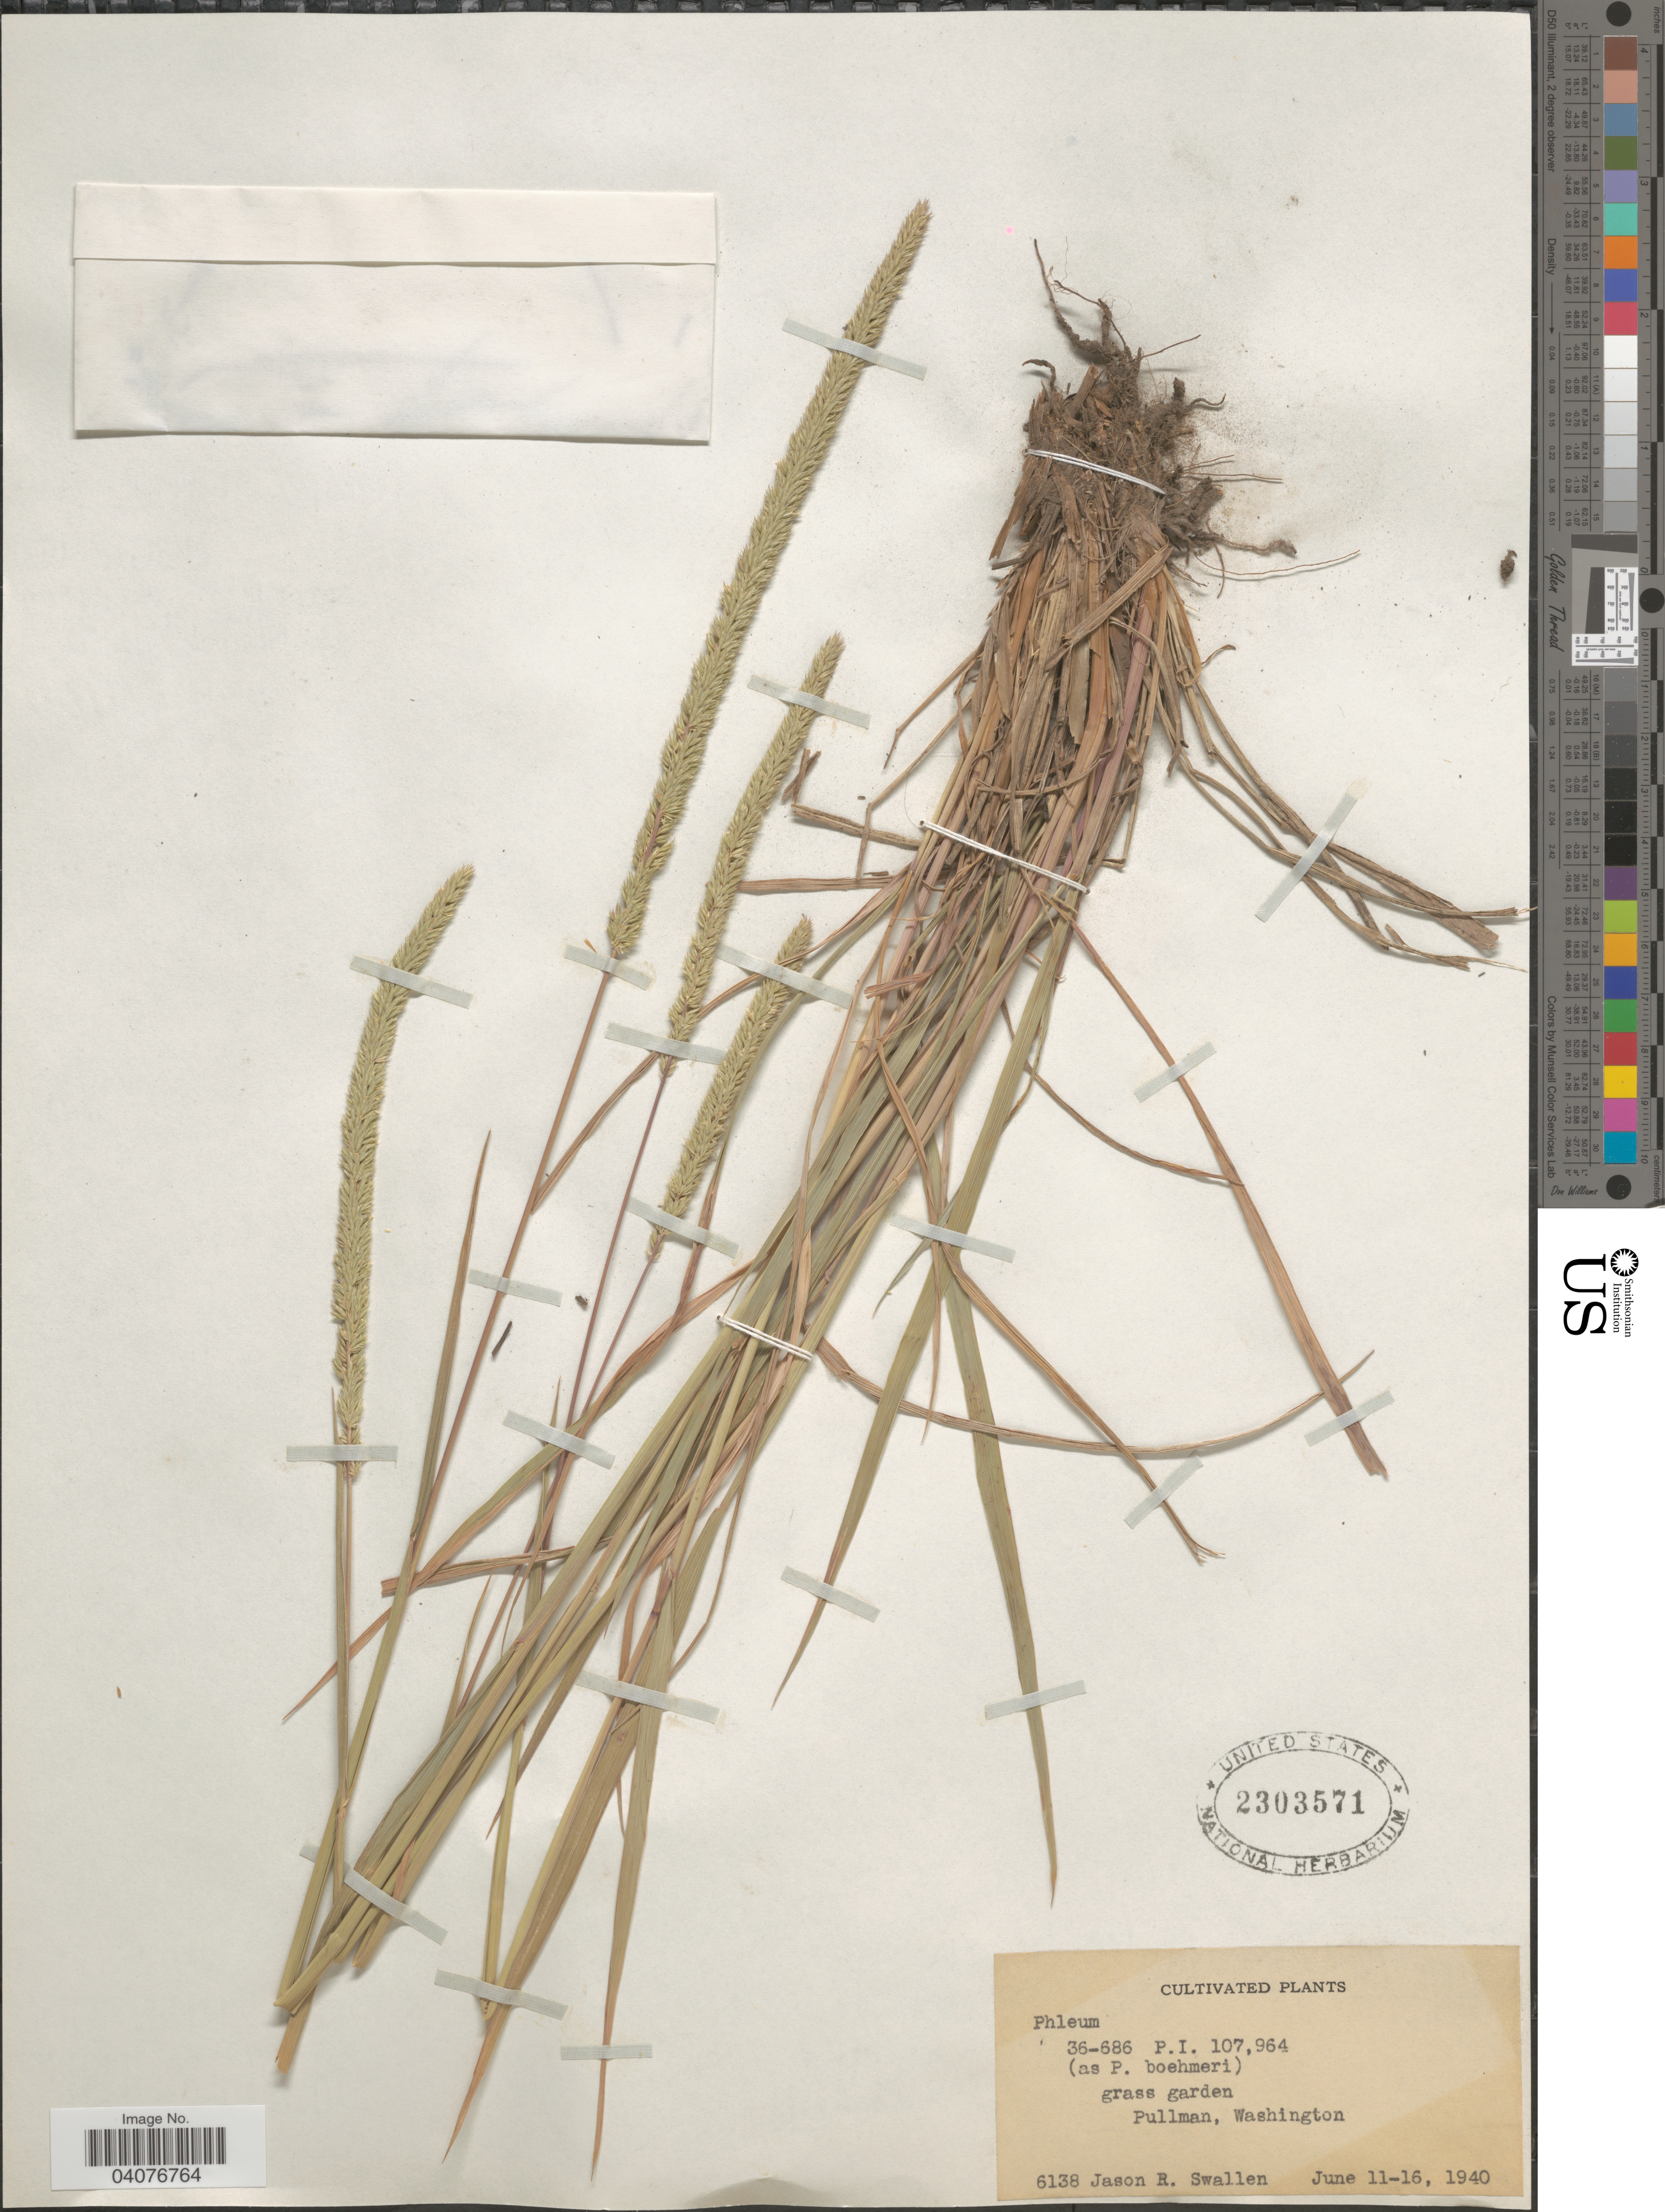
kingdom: Plantae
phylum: Tracheophyta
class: Liliopsida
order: Poales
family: Poaceae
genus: Phleum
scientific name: Phleum sp.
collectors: J. R. Swallen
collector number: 6138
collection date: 1940-06-11/1940-06-16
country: United States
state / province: Washington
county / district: Whitman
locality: Grass garden, Pullman.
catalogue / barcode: US 2303571